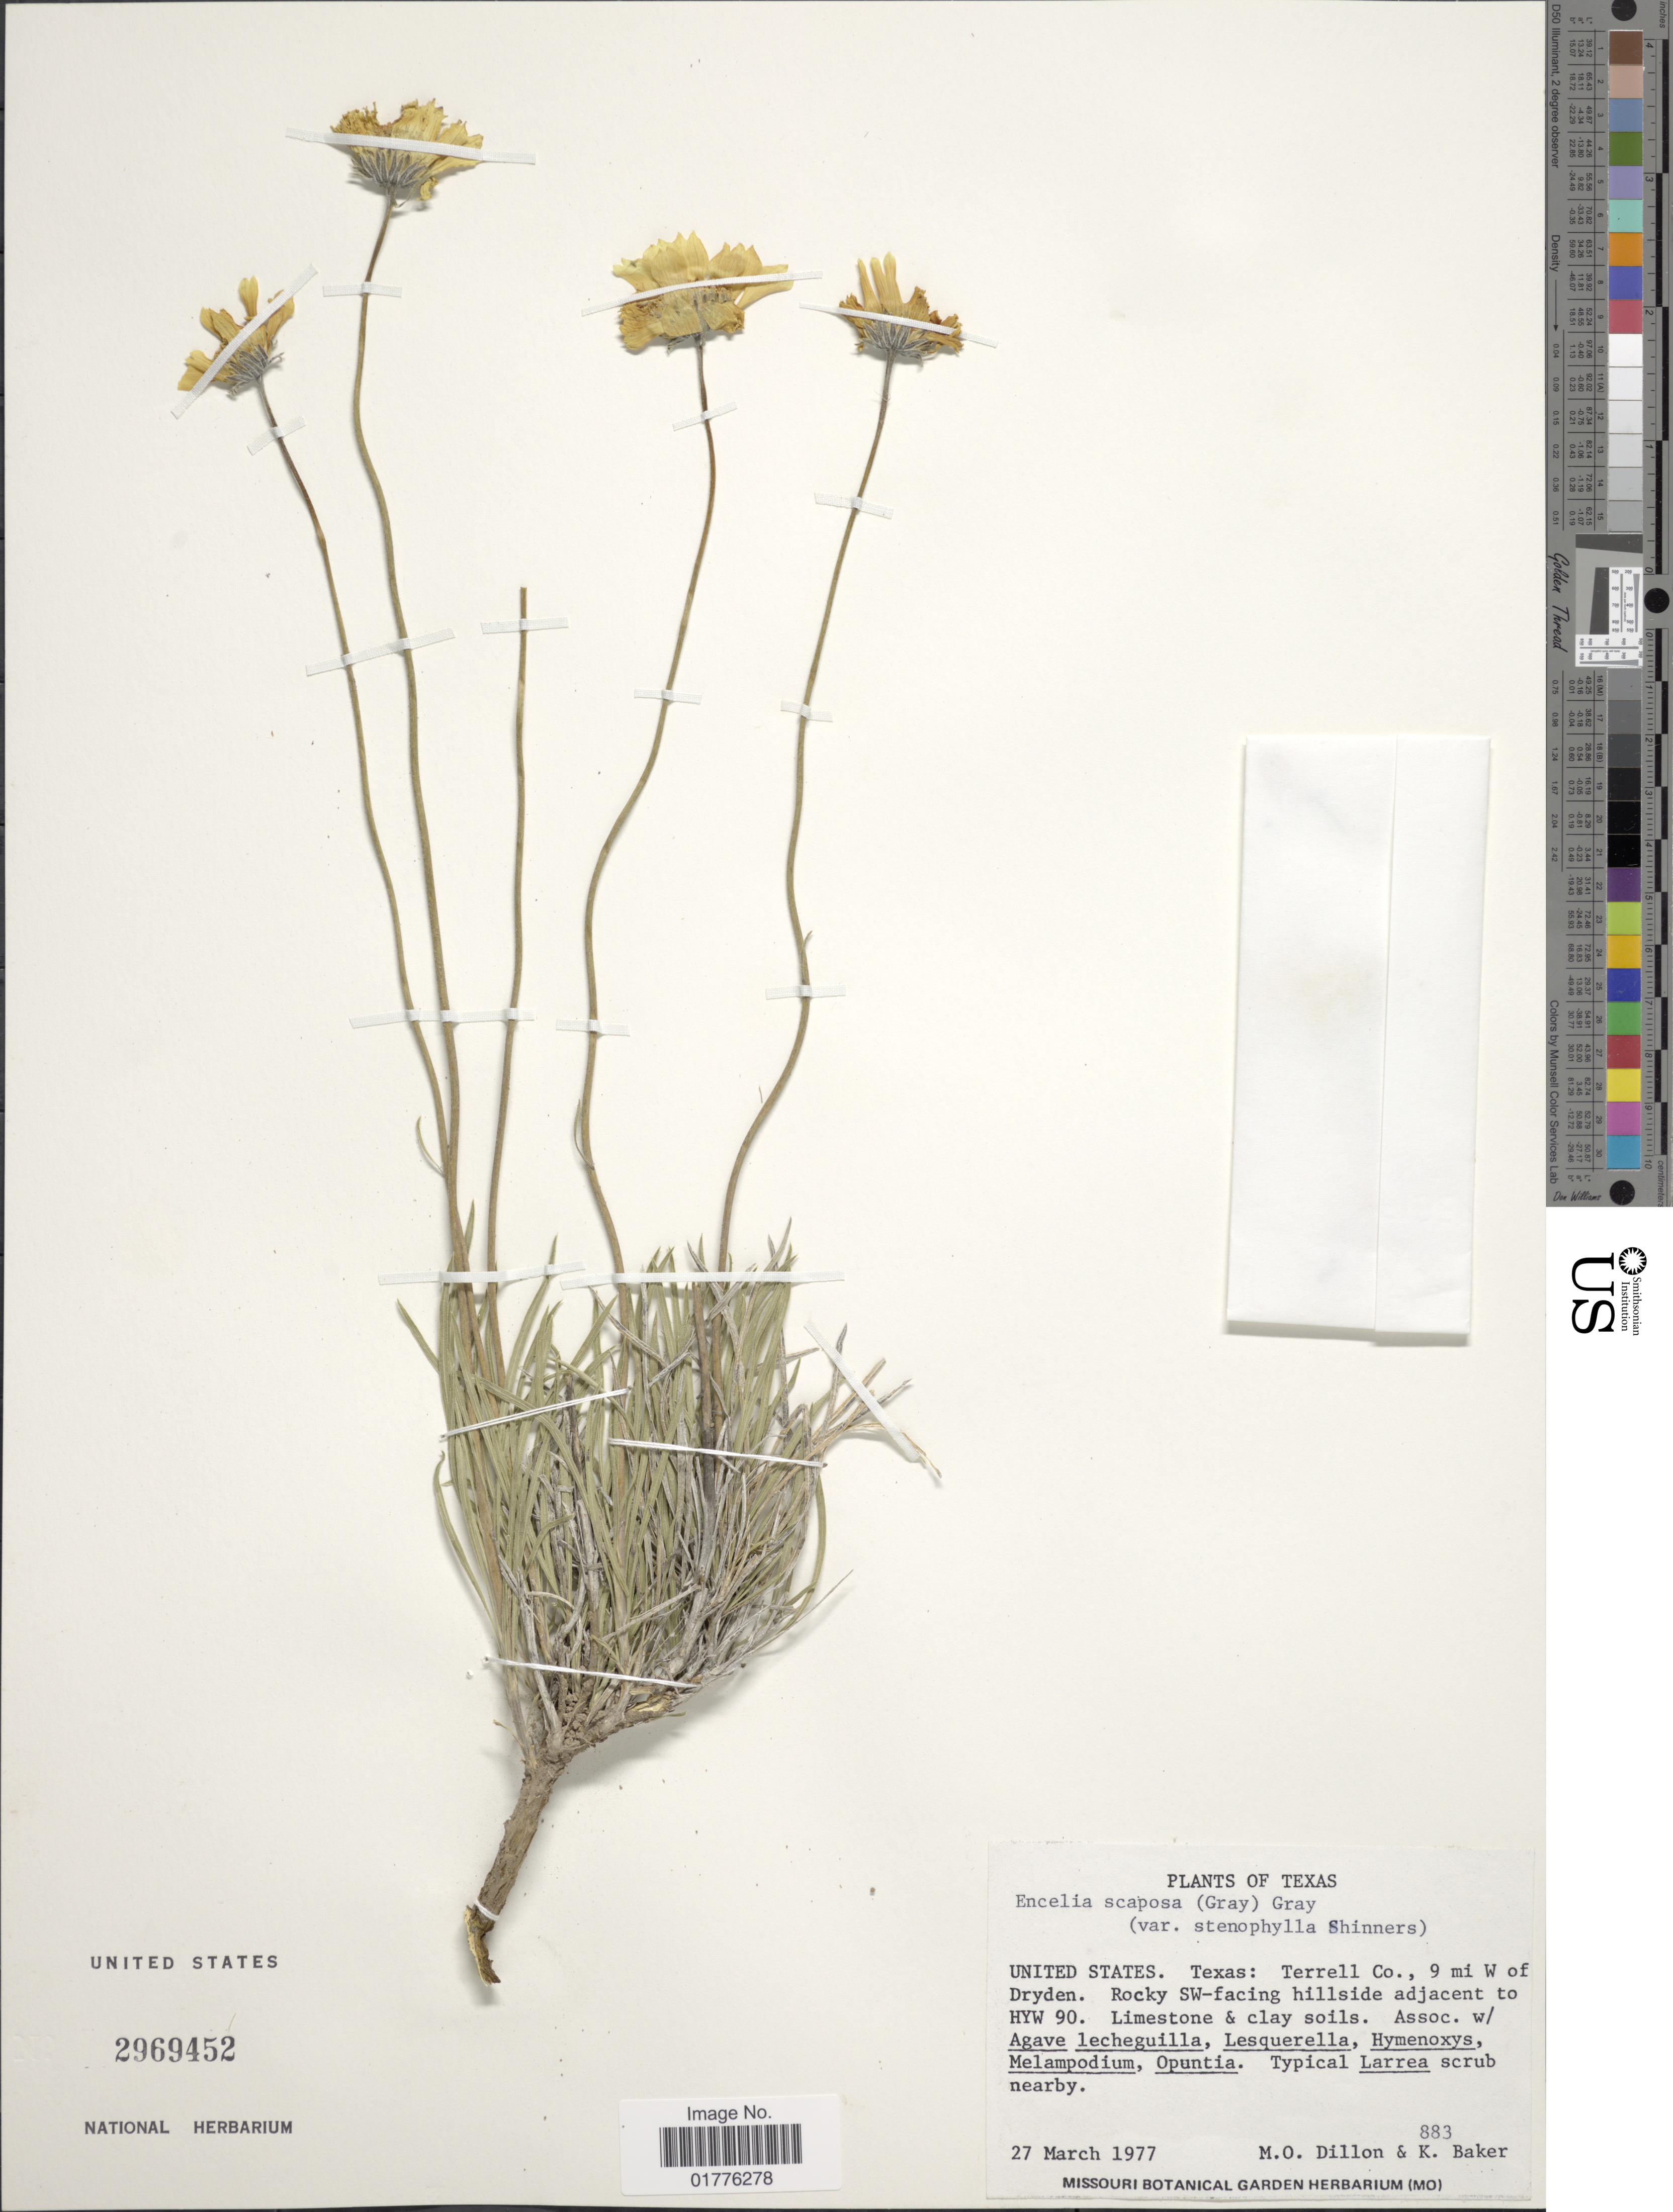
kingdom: Plantae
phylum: Tracheophyta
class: Magnoliopsida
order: Asterales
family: Asteraceae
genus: Encelia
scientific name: Encelia scaposa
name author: A. Gray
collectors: M. O. Dillon & K. Baker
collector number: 883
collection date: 1977-03-27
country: United States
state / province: Texas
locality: Terrell Co., 9 mi W of Dryden, Rocky SW-facing hillside adjacent to HYW 90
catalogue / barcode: US 2969452